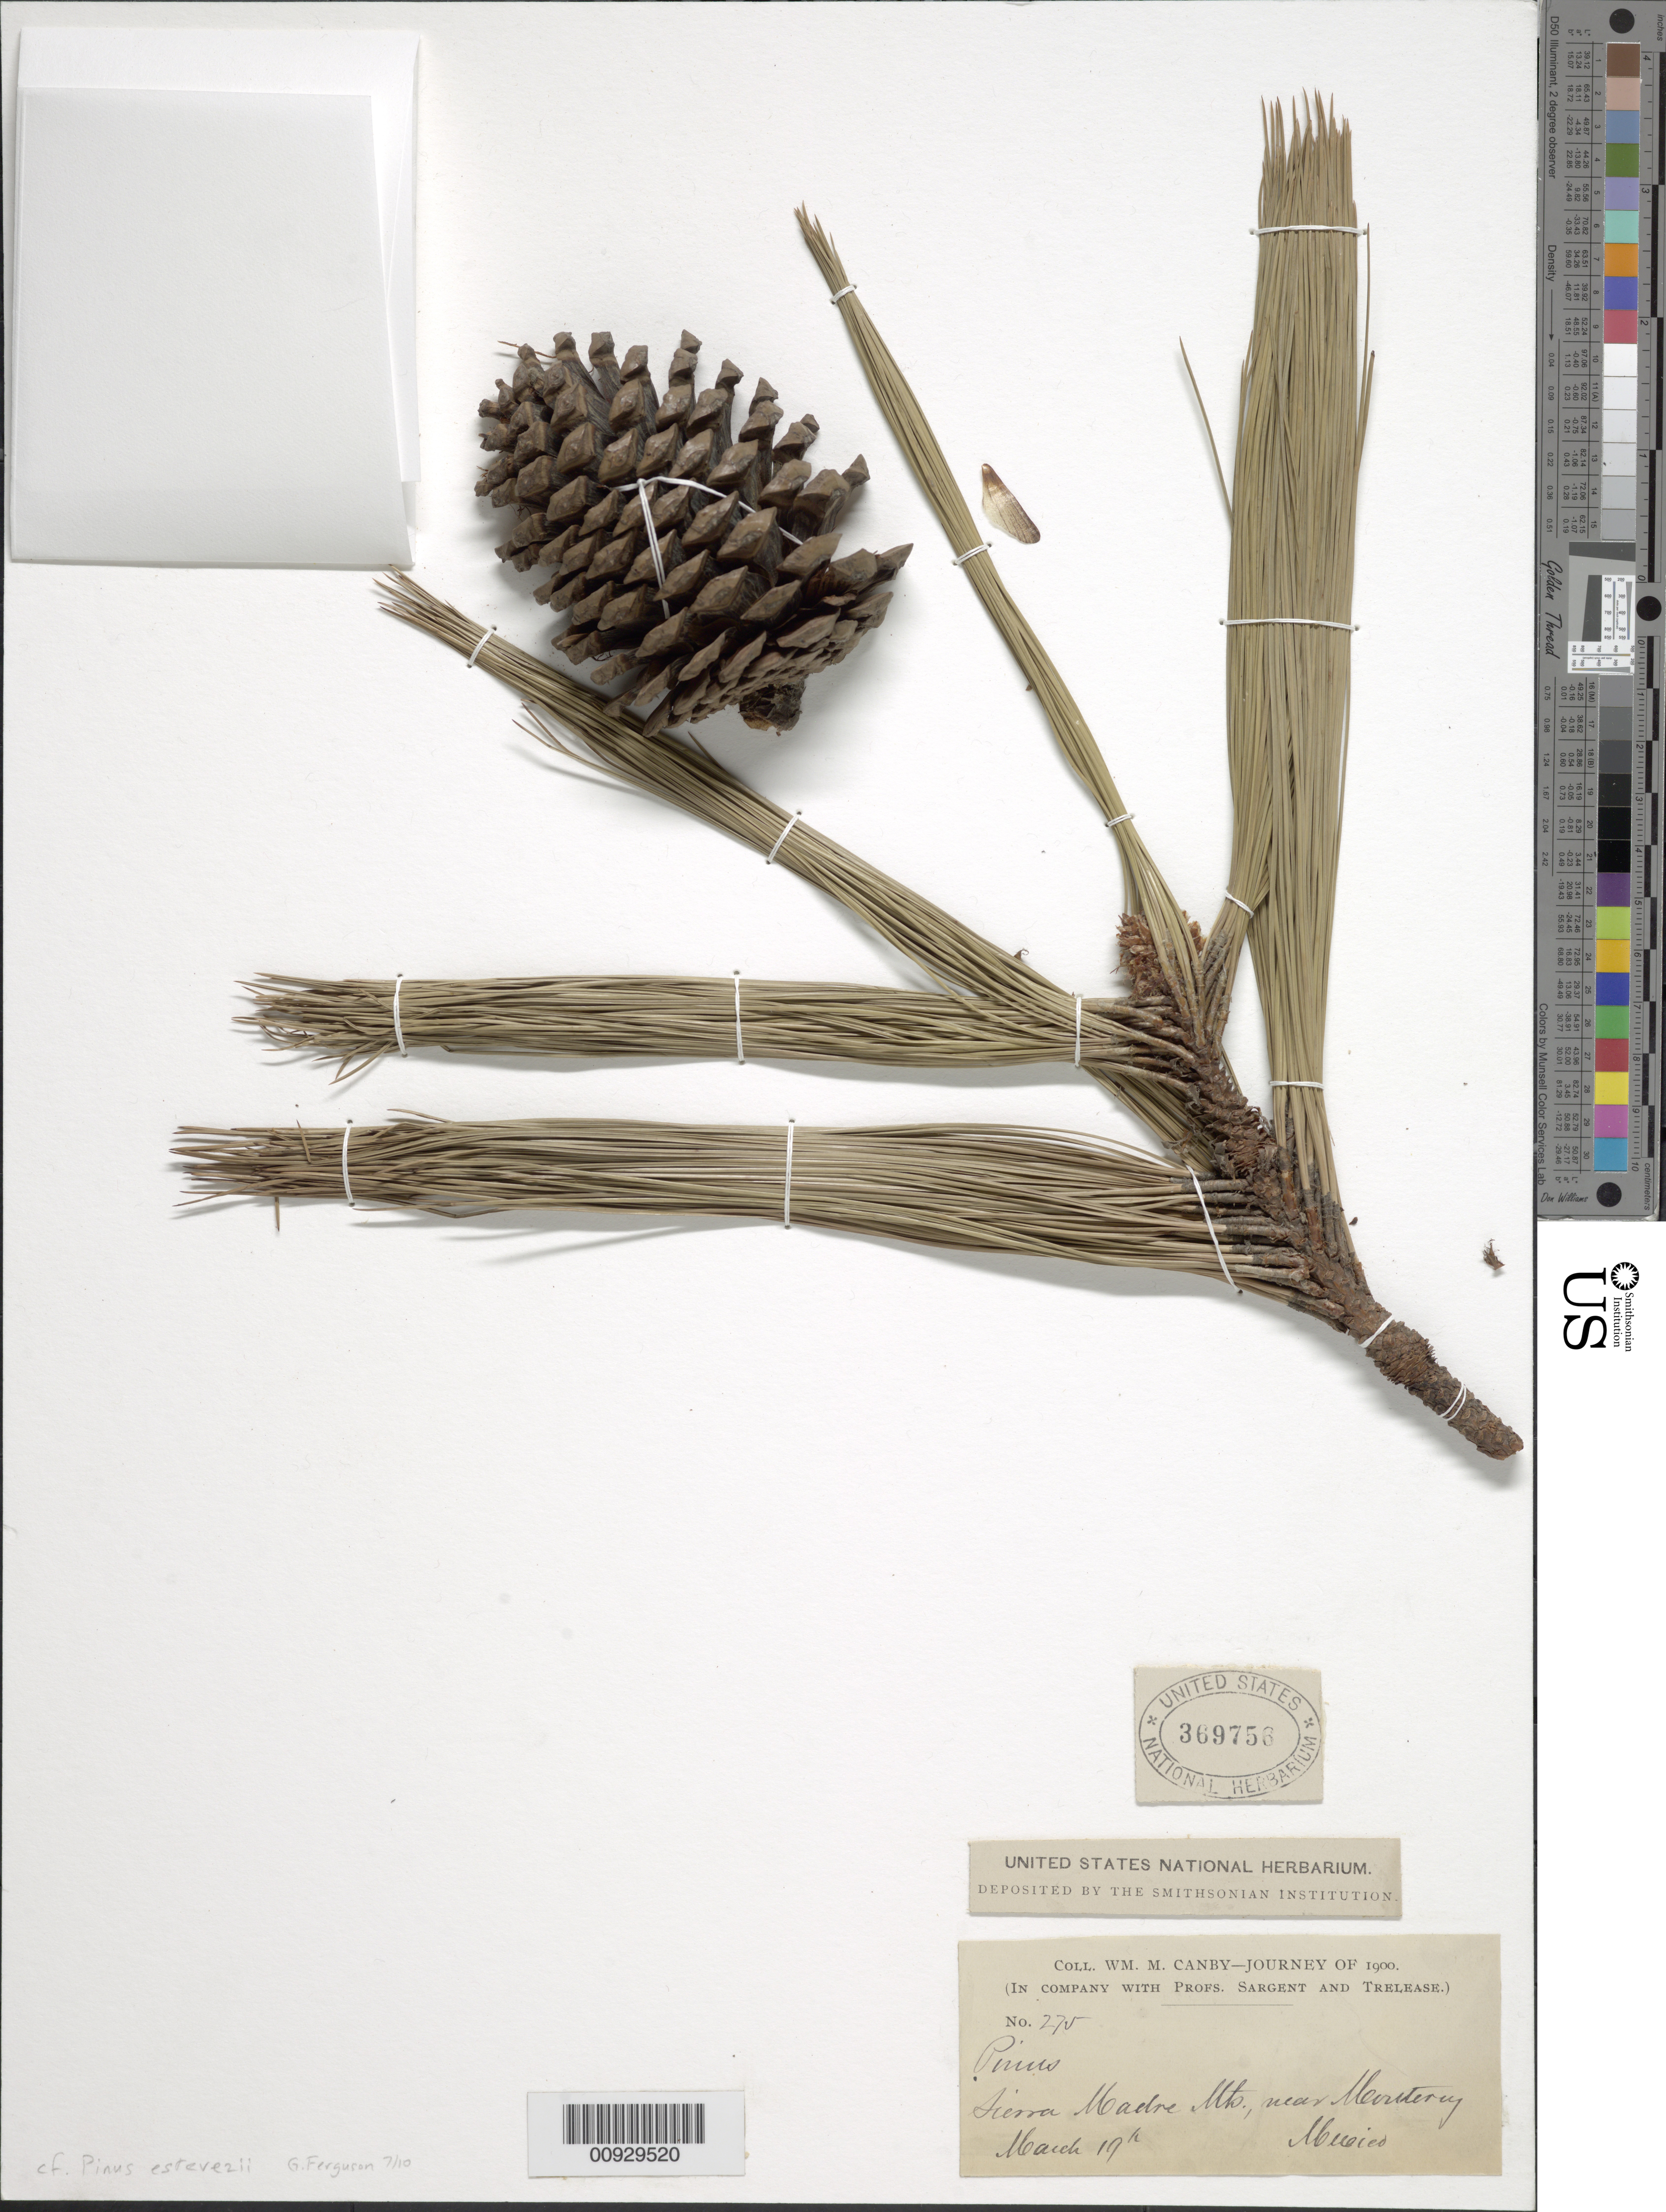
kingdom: Plantae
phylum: Tracheophyta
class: Pinopsida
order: Pinales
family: Pinaceae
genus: Pinus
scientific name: Pinus sp.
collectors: W. M. Canby, -- Sargent & -- Trelease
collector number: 275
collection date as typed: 19 Mar 1900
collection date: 1900-03-19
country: Mexico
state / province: Nuevo León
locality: Sierra Madre Mts., near Monterrey.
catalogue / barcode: US 369756